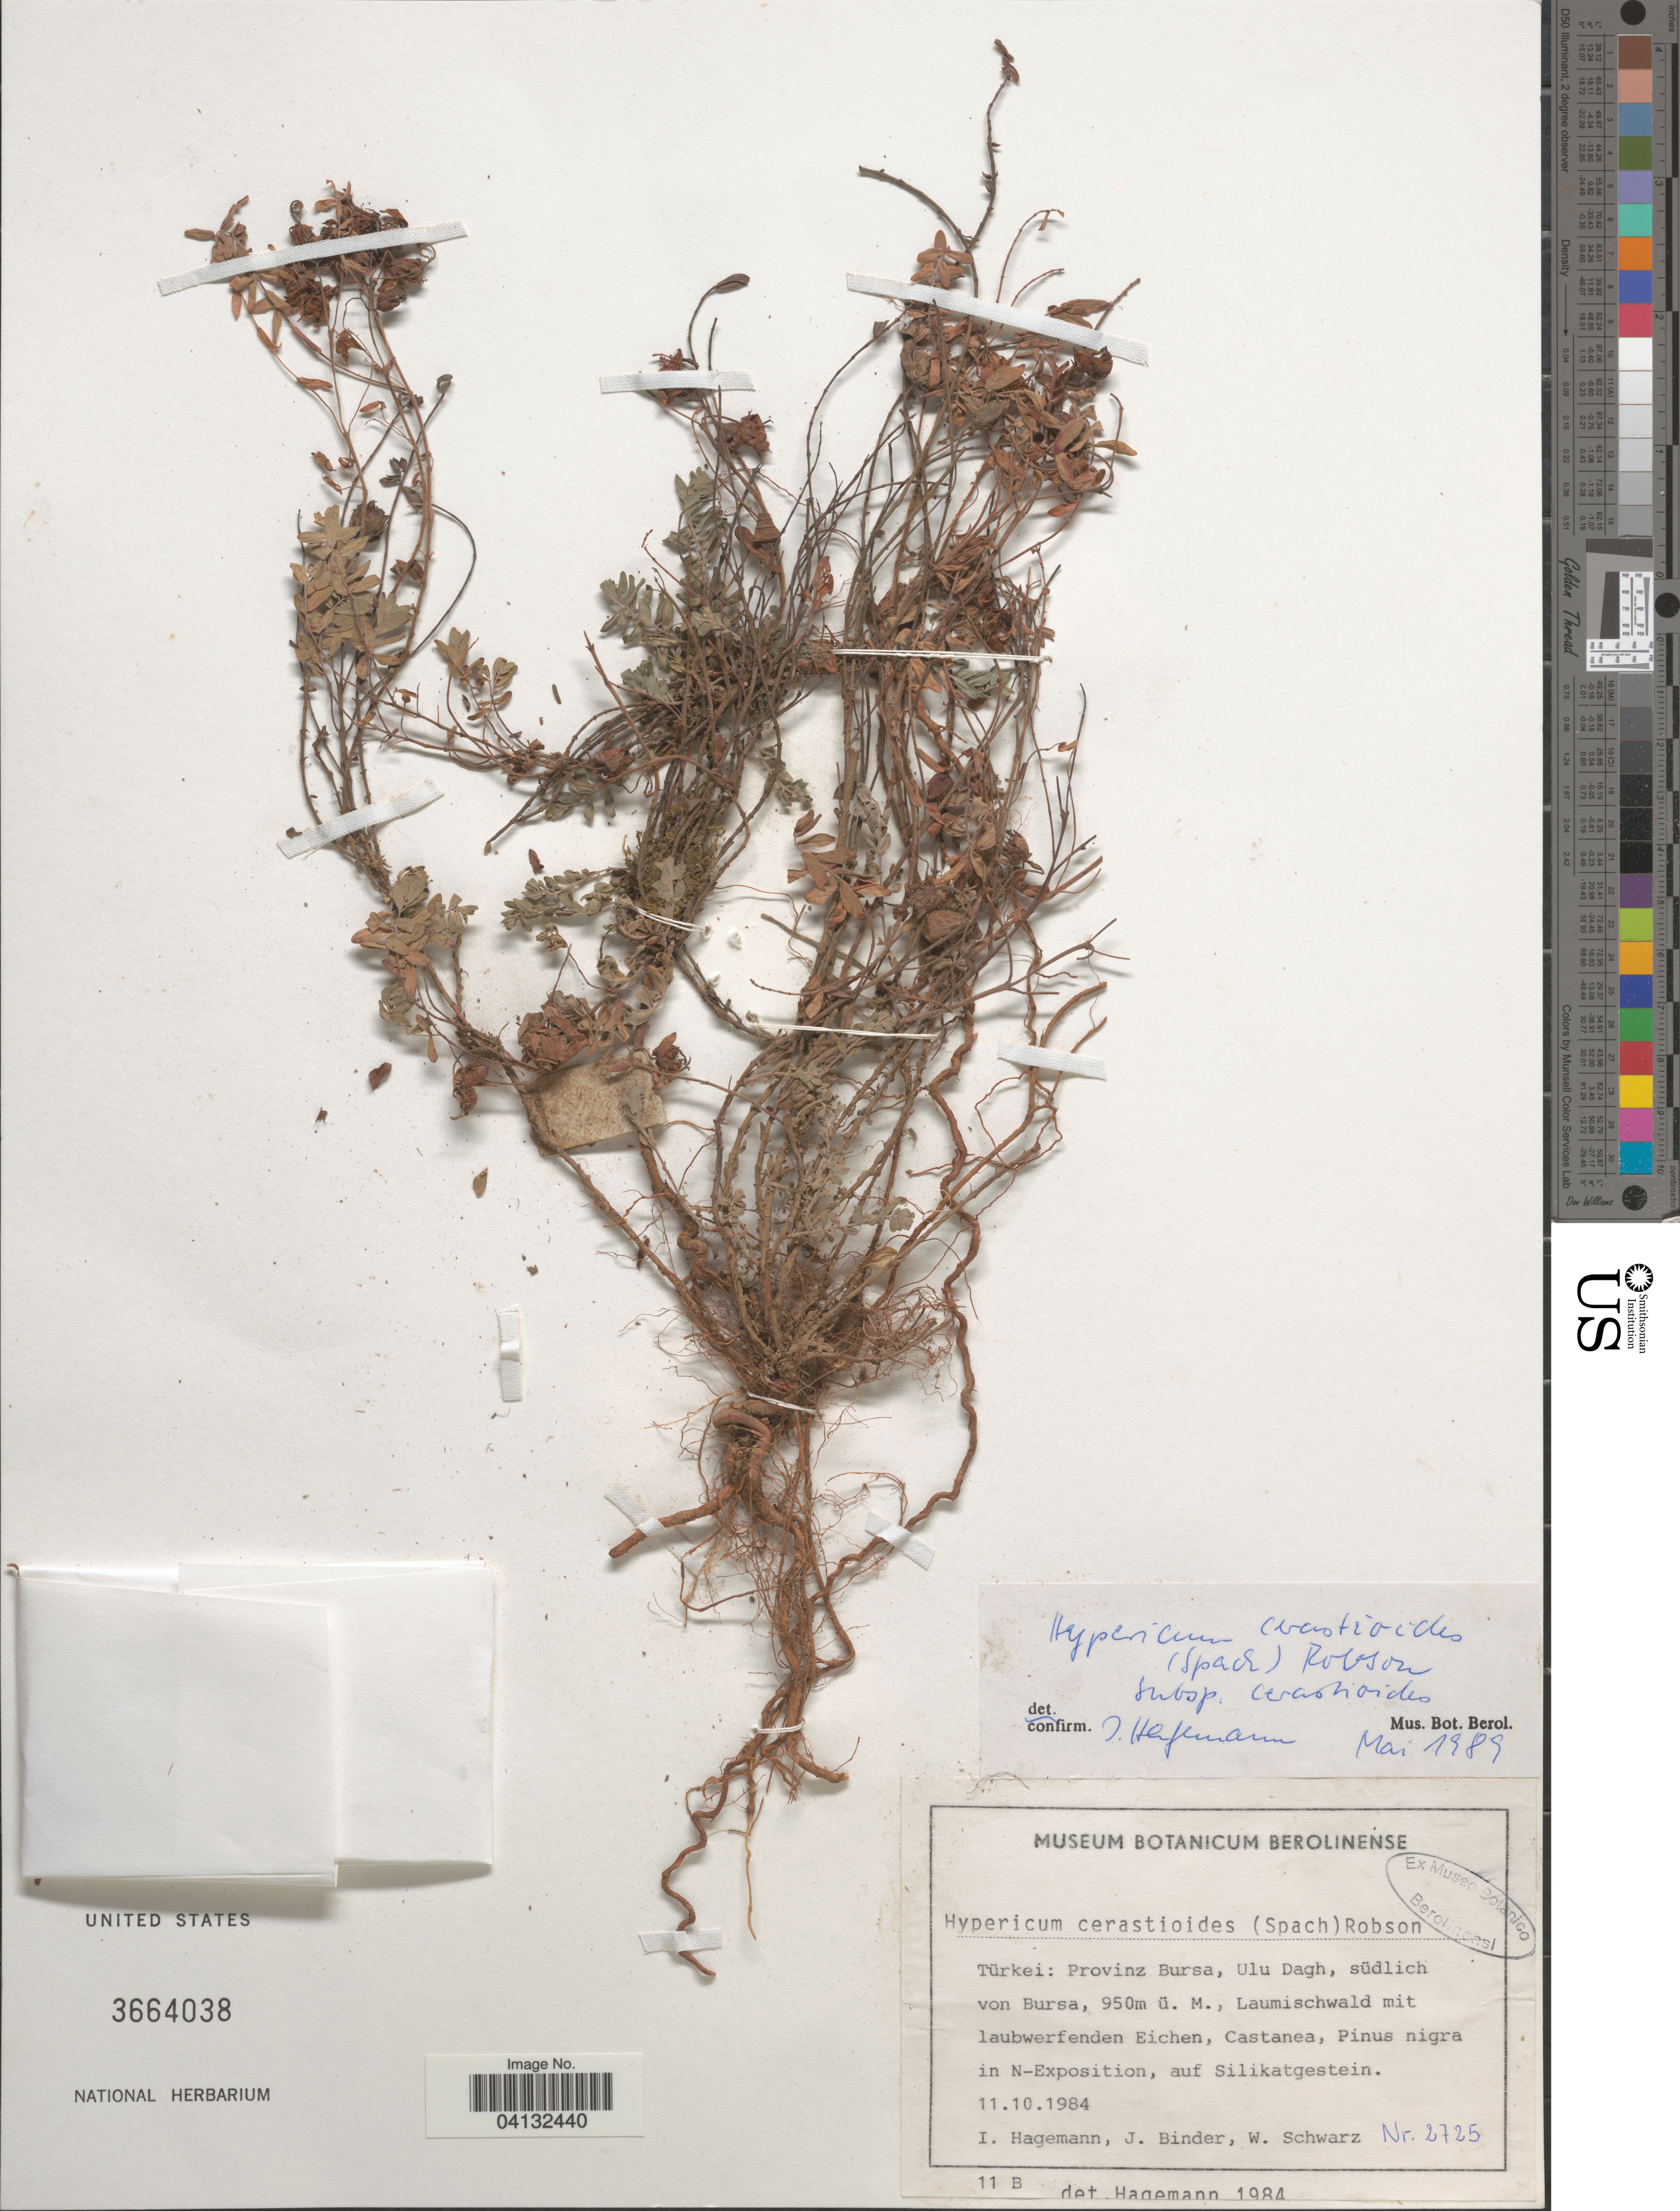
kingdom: Plantae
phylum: Tracheophyta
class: Magnoliopsida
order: Malpighiales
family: Hypericaceae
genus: Hypericum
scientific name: Hypericum cerastioides subsp. cerastioides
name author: (Spach) N. Robson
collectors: I. Hagemann, J. Binder & w. Schwarz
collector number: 2725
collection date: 1984-10-11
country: Turkey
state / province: Bursa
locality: Ulu Dagh, südlich von Bursa.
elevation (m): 950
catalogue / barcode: US 3664038